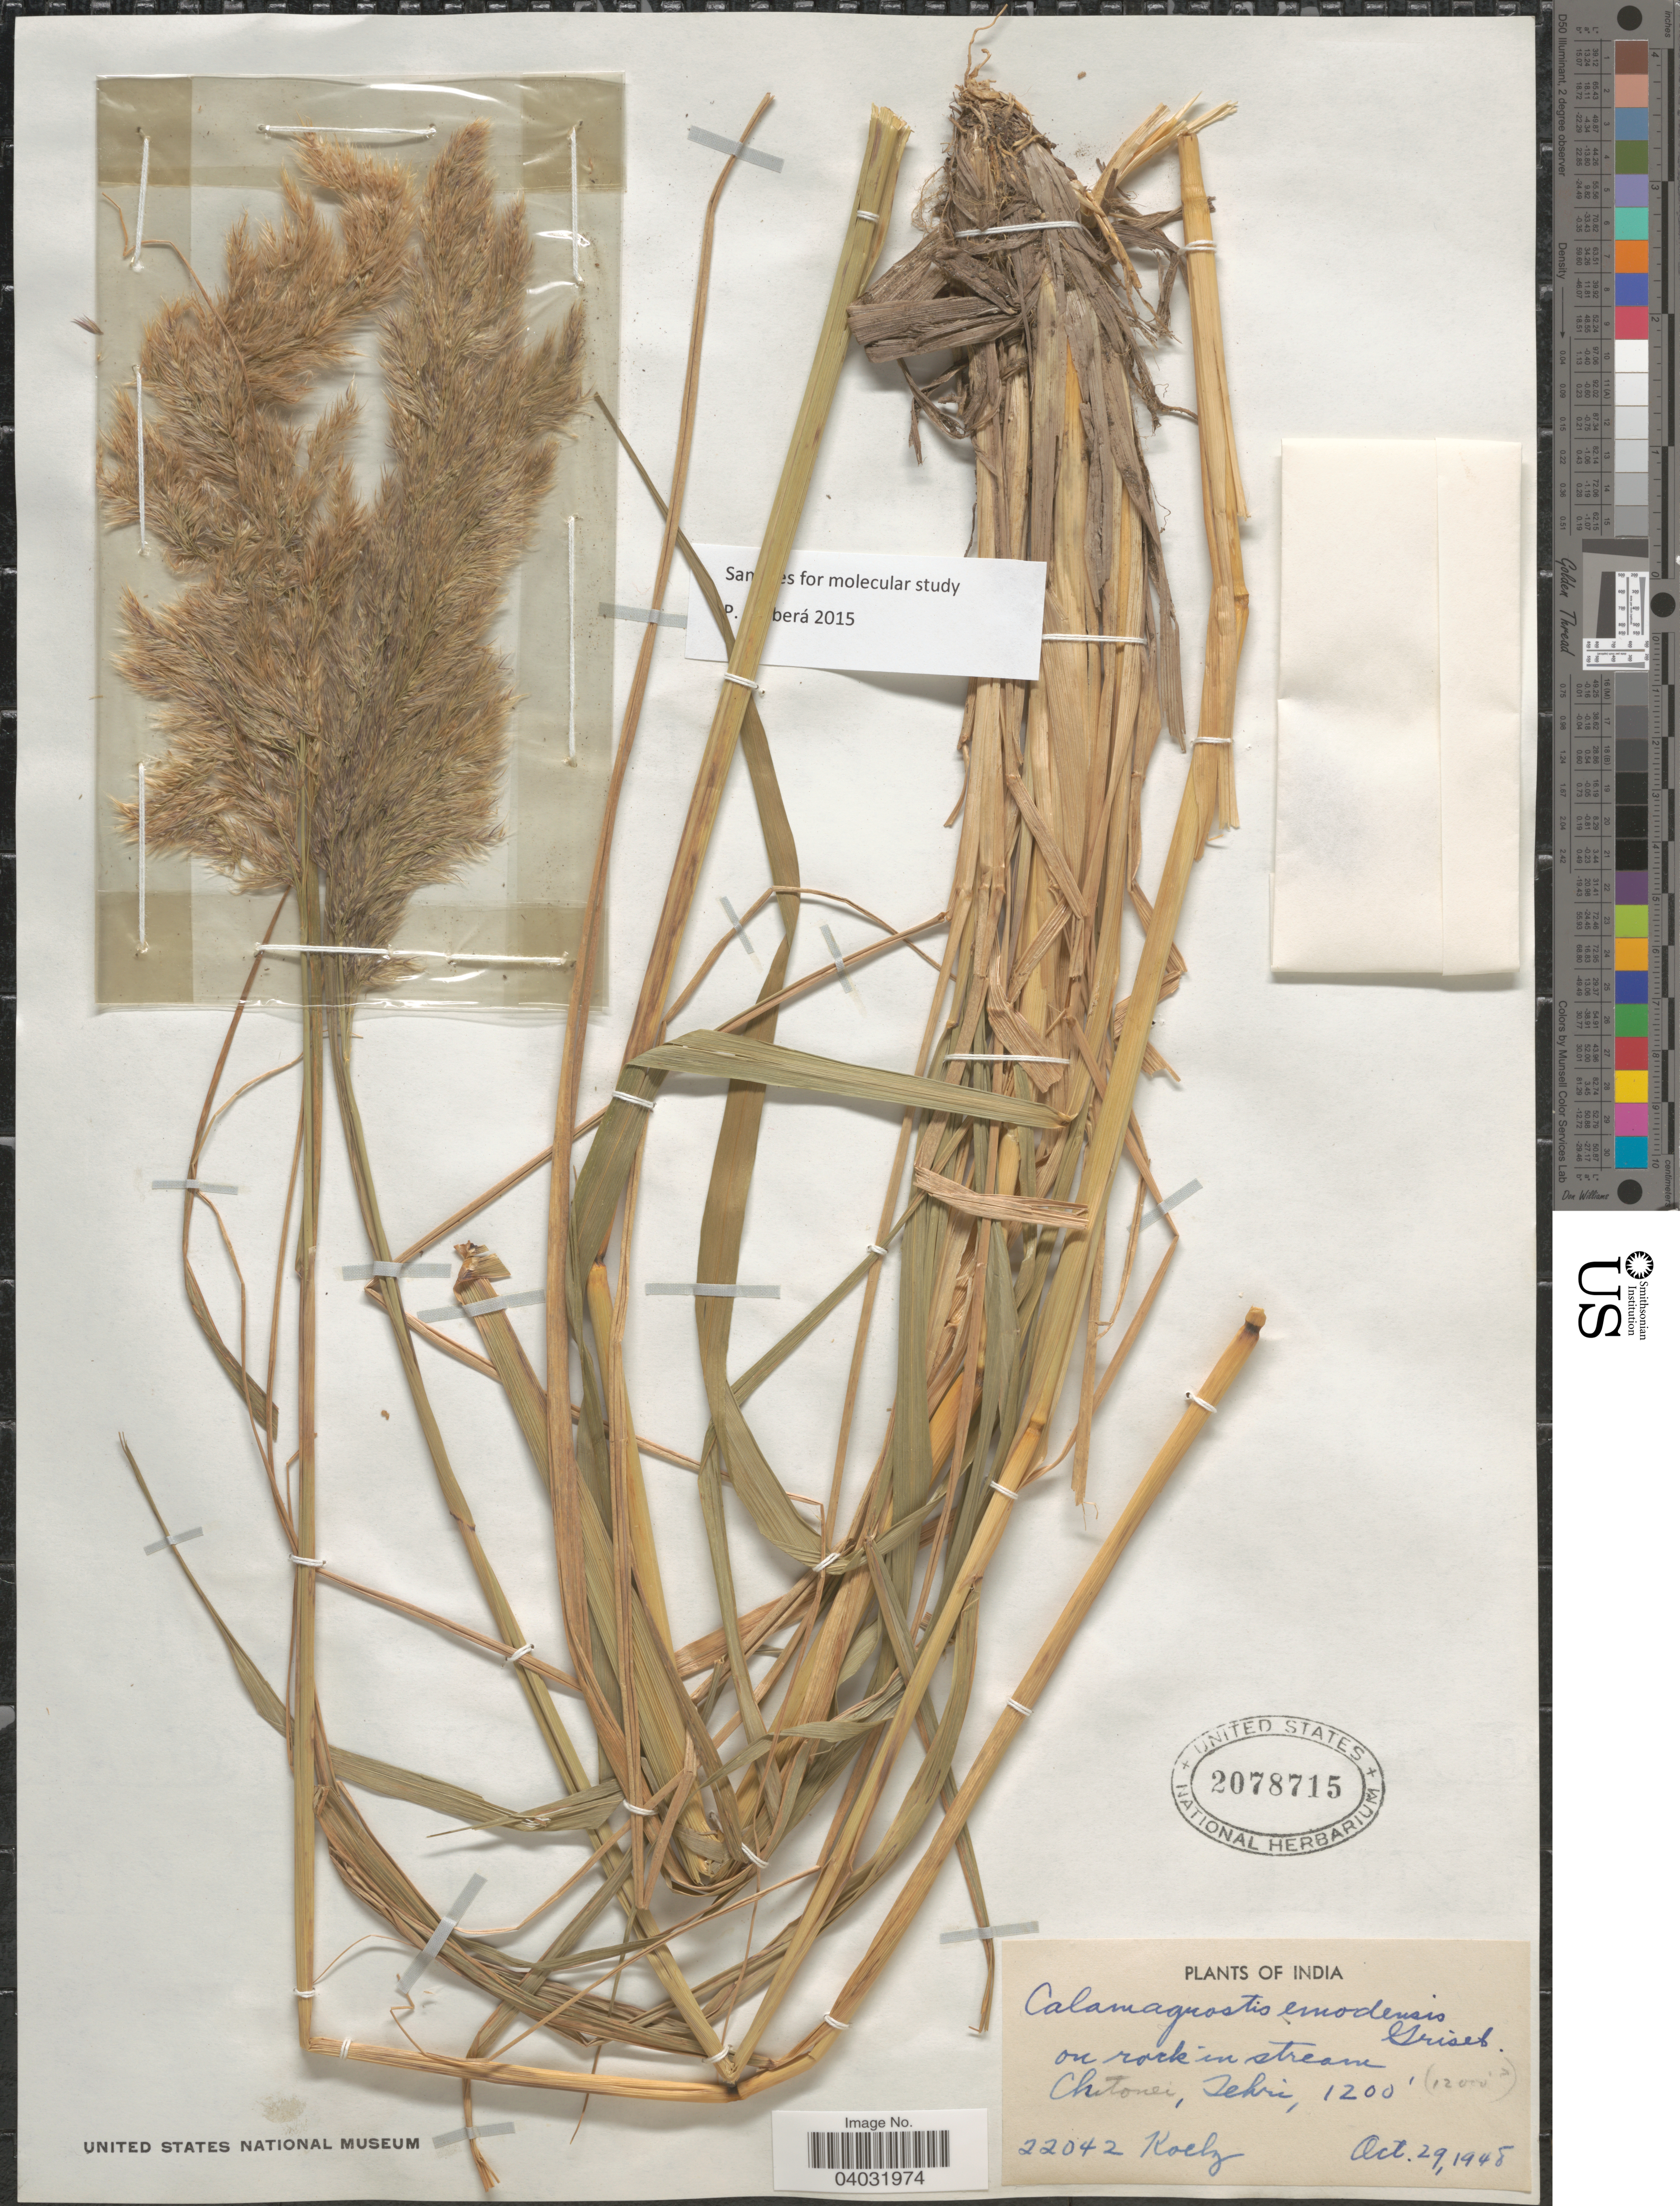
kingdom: Plantae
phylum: Tracheophyta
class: Liliopsida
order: Poales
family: Poaceae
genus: Calamagrostis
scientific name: Calamagrostis emodensis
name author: Griseb.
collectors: Koelz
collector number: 22042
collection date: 1948-10-29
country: India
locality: Chitonei, Tehri.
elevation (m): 366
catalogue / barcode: US 2078715